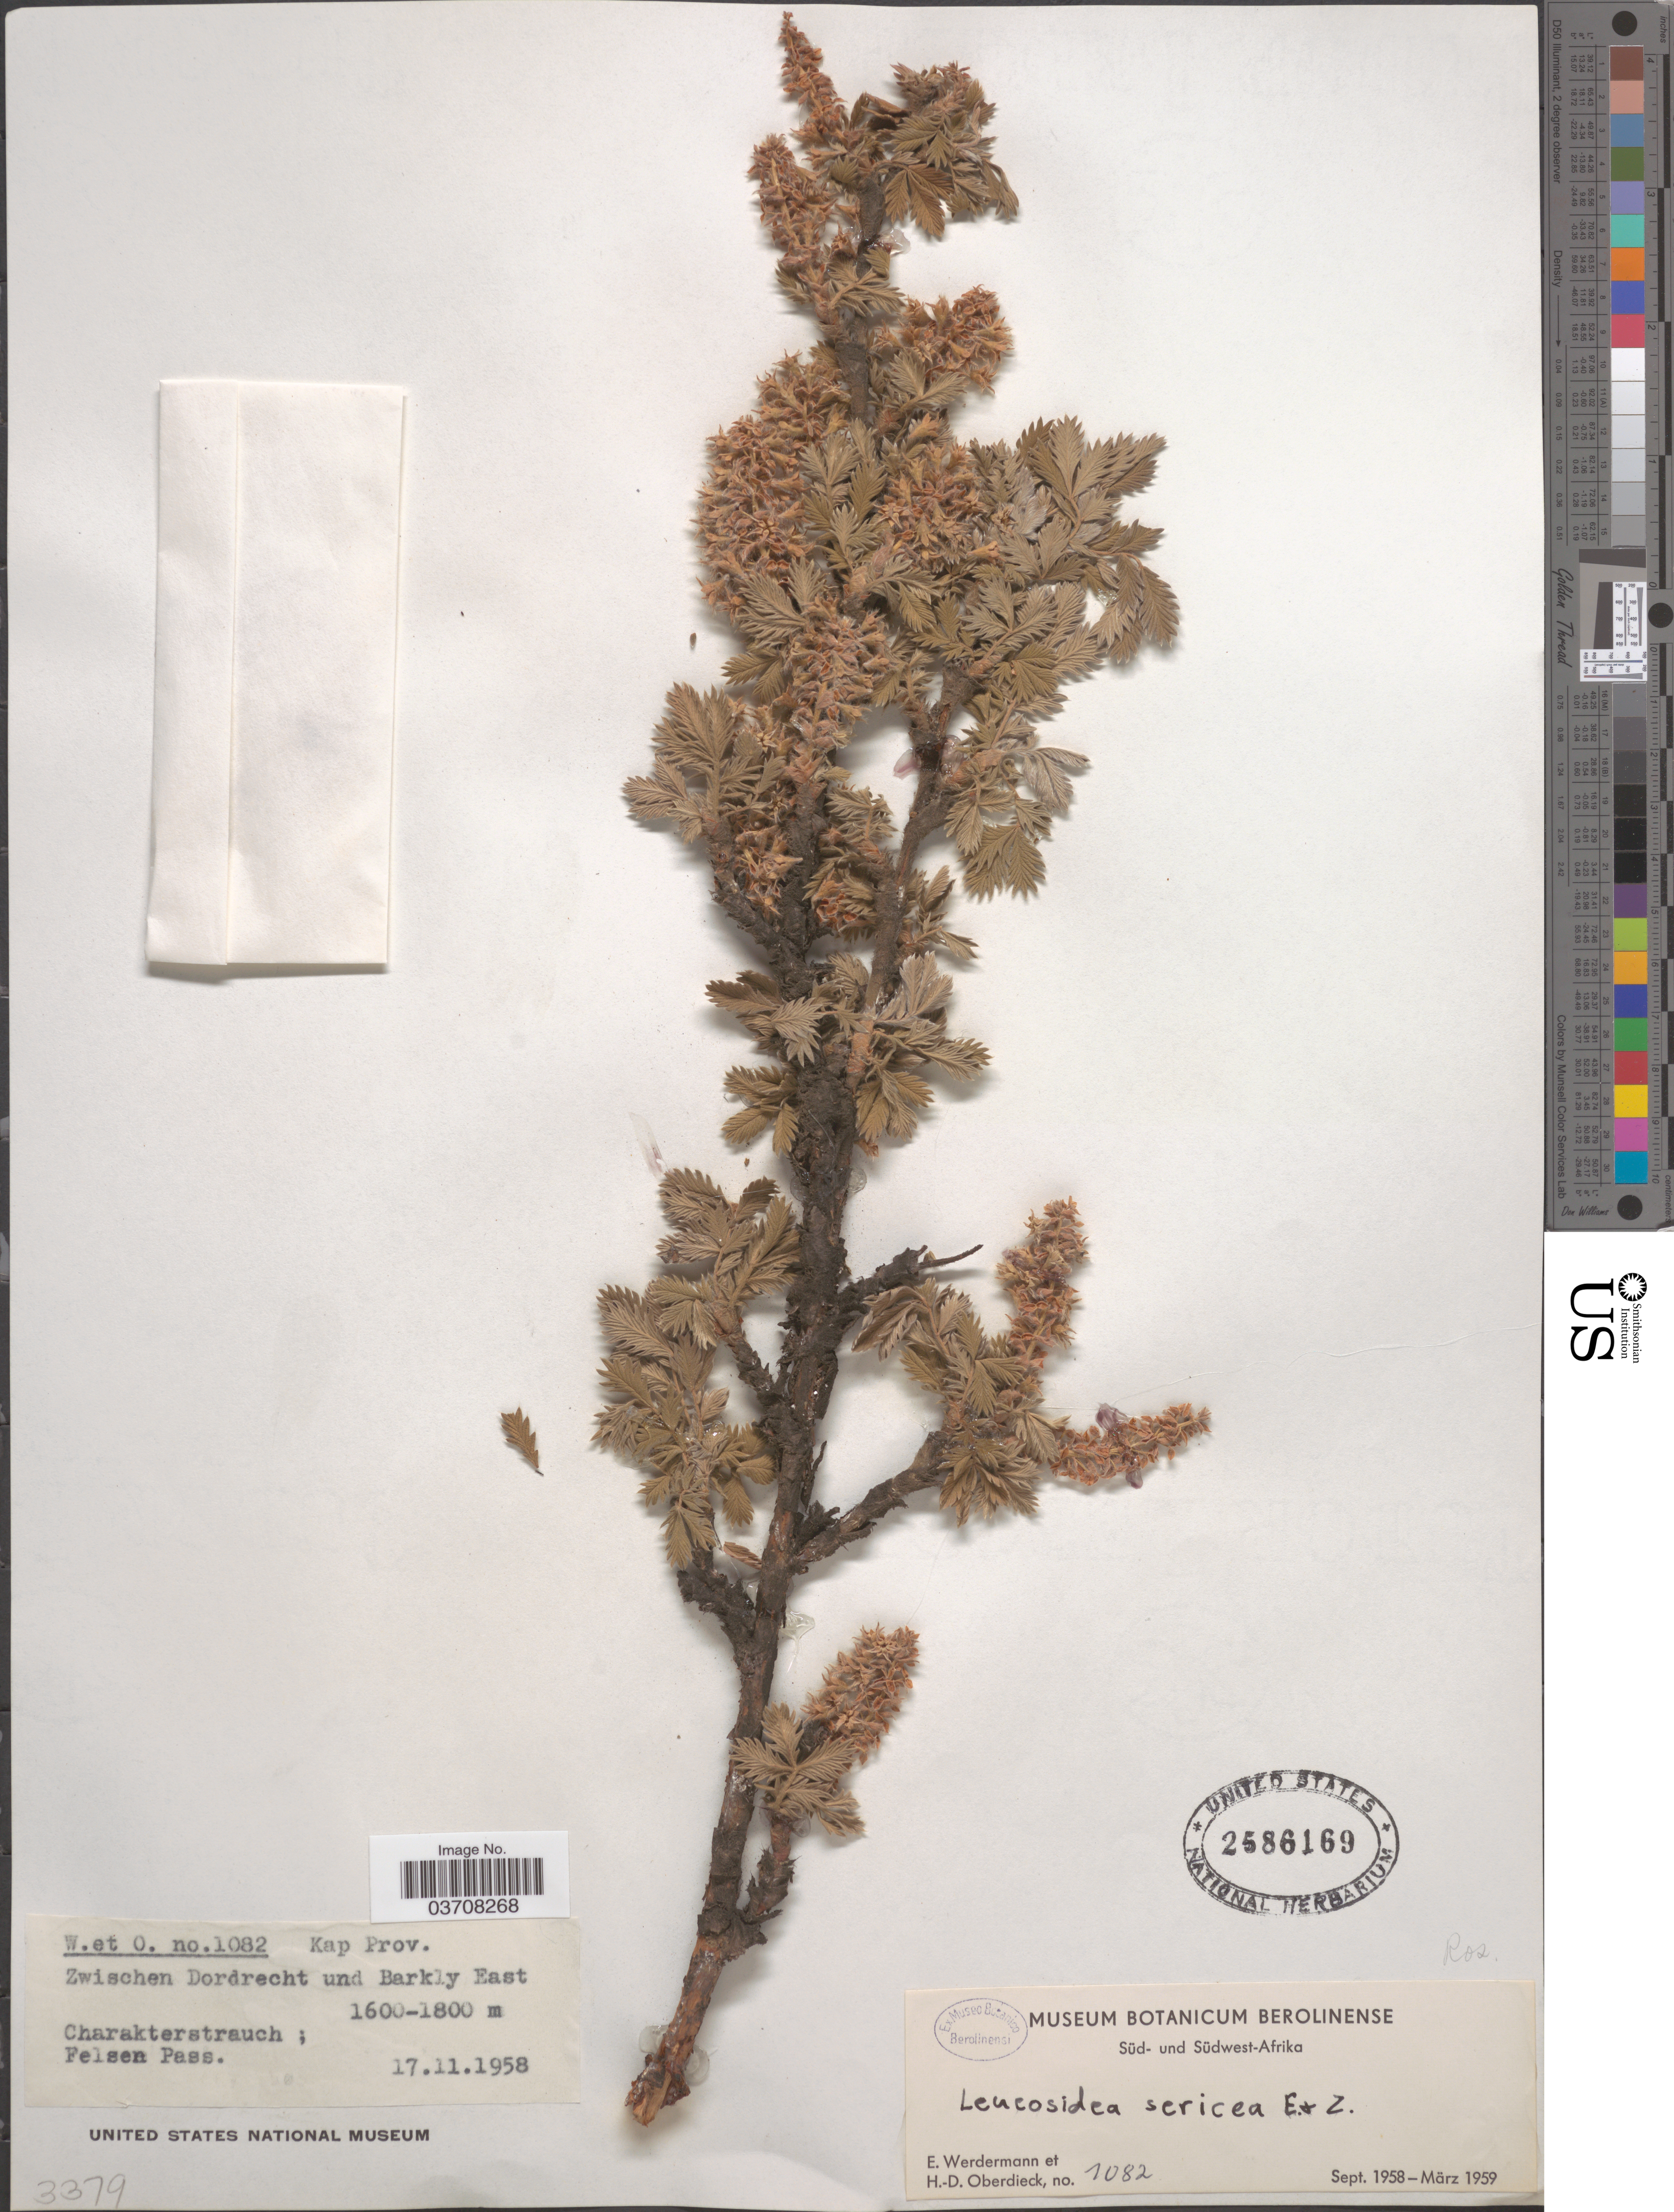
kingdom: Plantae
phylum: Tracheophyta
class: Magnoliopsida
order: Rosales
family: Rosaceae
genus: Leucosidea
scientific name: Leucosidea sericea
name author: Eckl. & Zeyh.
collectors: E. Werdermann & H. Oberdieck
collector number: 1082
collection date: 1958-11-17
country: South Africa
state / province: Eastern Cape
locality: Zwischen Dordrecht und Barkly East. Charakterstrauch; Felsen Pass.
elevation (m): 1600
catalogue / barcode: US 2586169